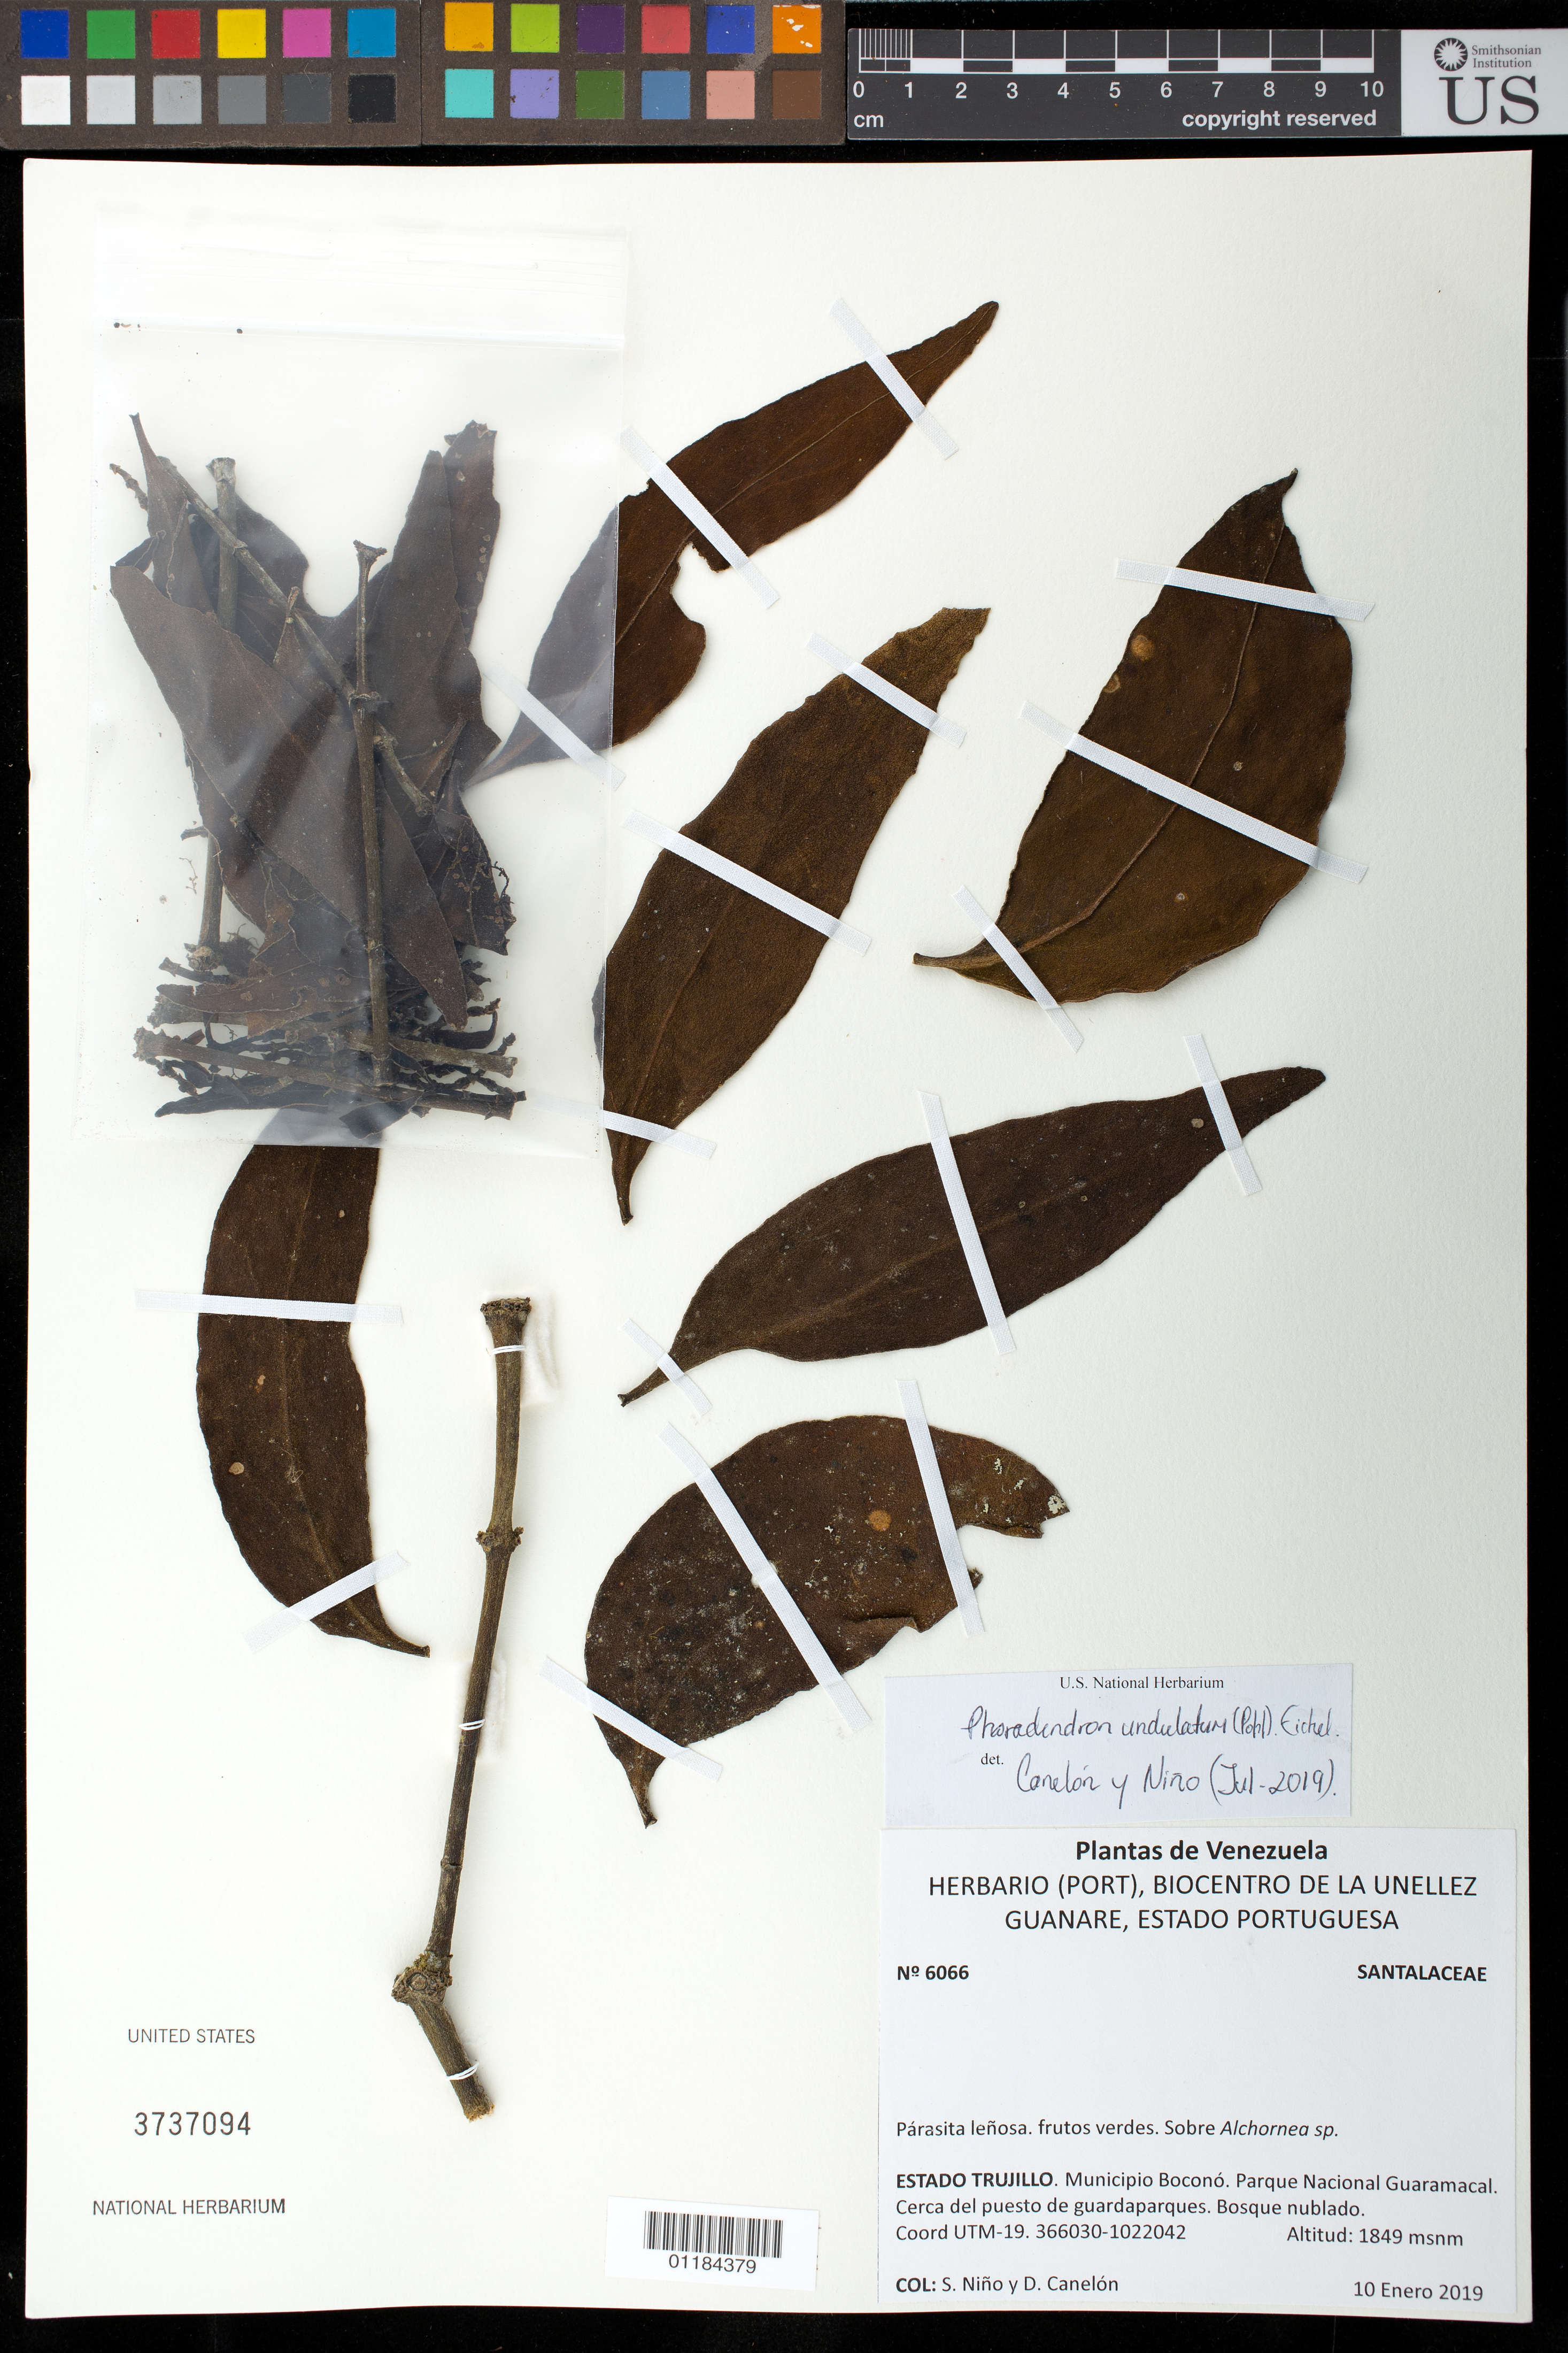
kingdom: Plantae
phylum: Tracheophyta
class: Magnoliopsida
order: Santalales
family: Viscaceae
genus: Phoradendron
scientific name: Phoradendron undulatum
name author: (Pohl ex DC.) Eichler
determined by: Canelon, Daniela; Niño, S. M.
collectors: S. M. Niño & D. Canelón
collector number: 6066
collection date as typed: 10 Enero 2019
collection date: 2019-01-10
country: Venezuela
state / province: Trujillo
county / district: Boconó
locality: Parque Nacional Guaramacal. Cerca del puesto de Guardaparques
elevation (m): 1849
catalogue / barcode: US 3737094